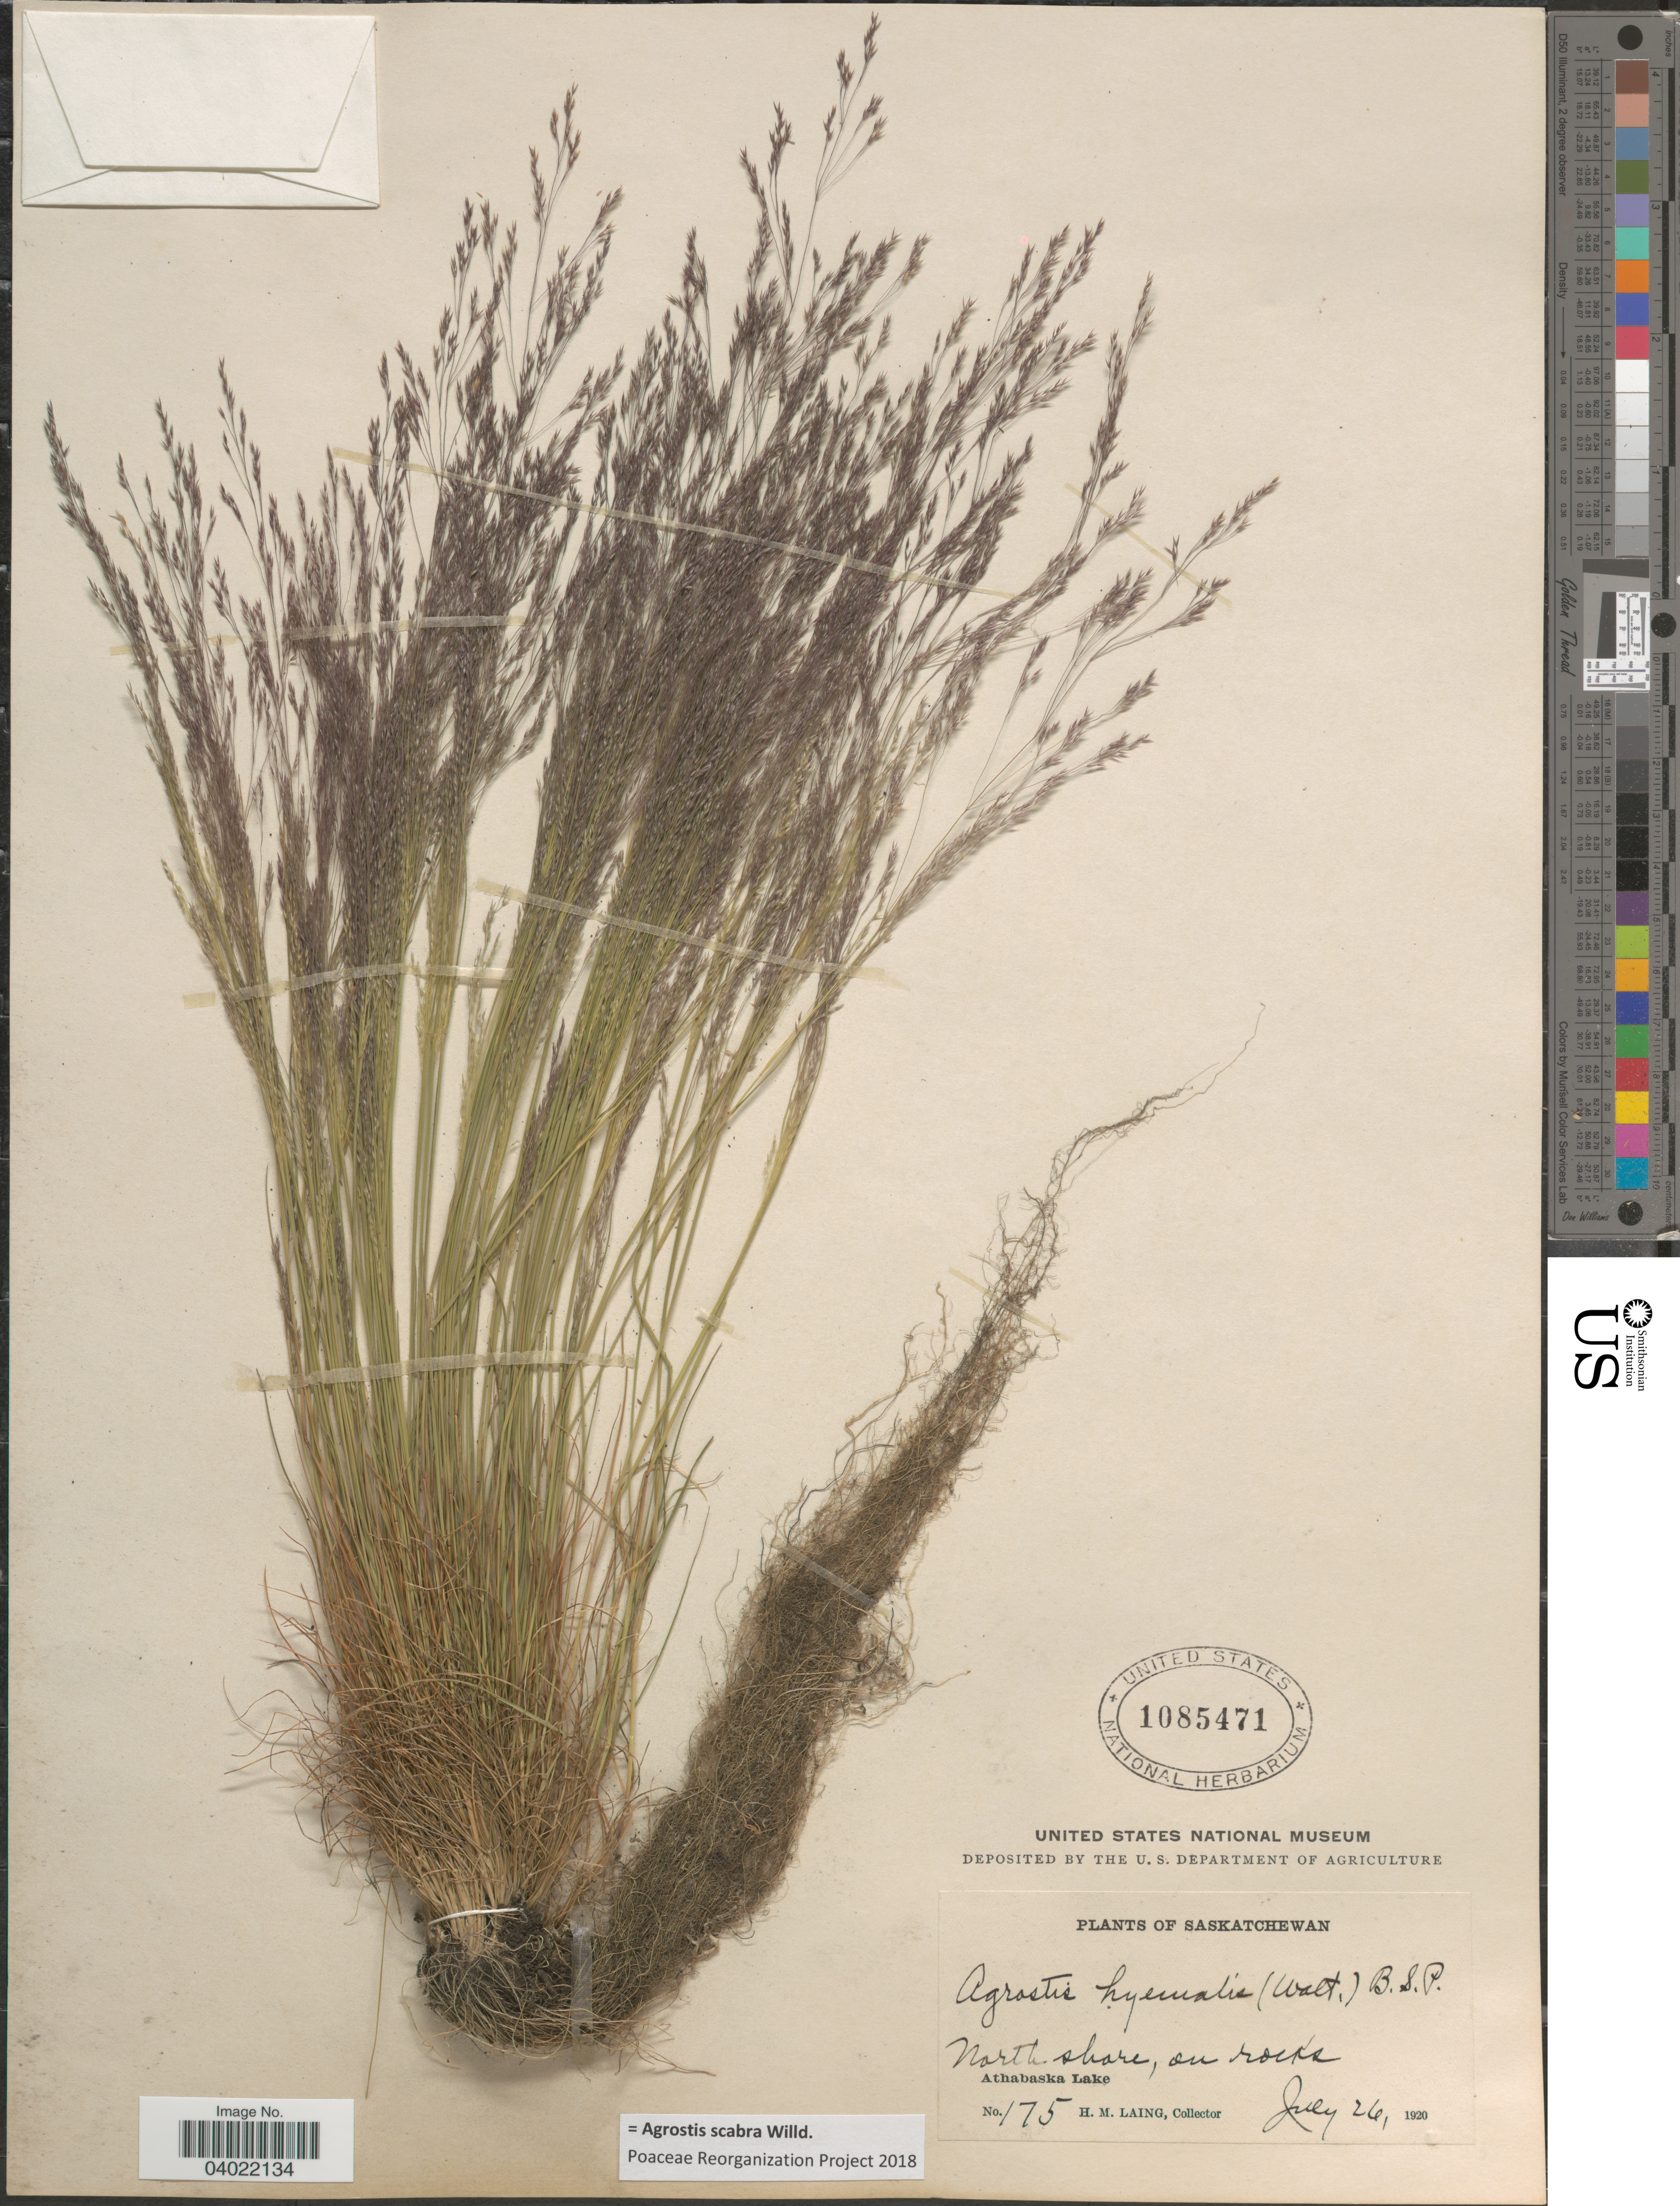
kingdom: Plantae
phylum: Tracheophyta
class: Liliopsida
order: Poales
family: Poaceae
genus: Agrostis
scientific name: Agrostis scabra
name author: Willd.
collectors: H. Laing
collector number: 175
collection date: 1920-07-26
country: Canada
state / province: Saskatchewan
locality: North shore, on rocks. Athabaska Lake.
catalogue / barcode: US 1085471